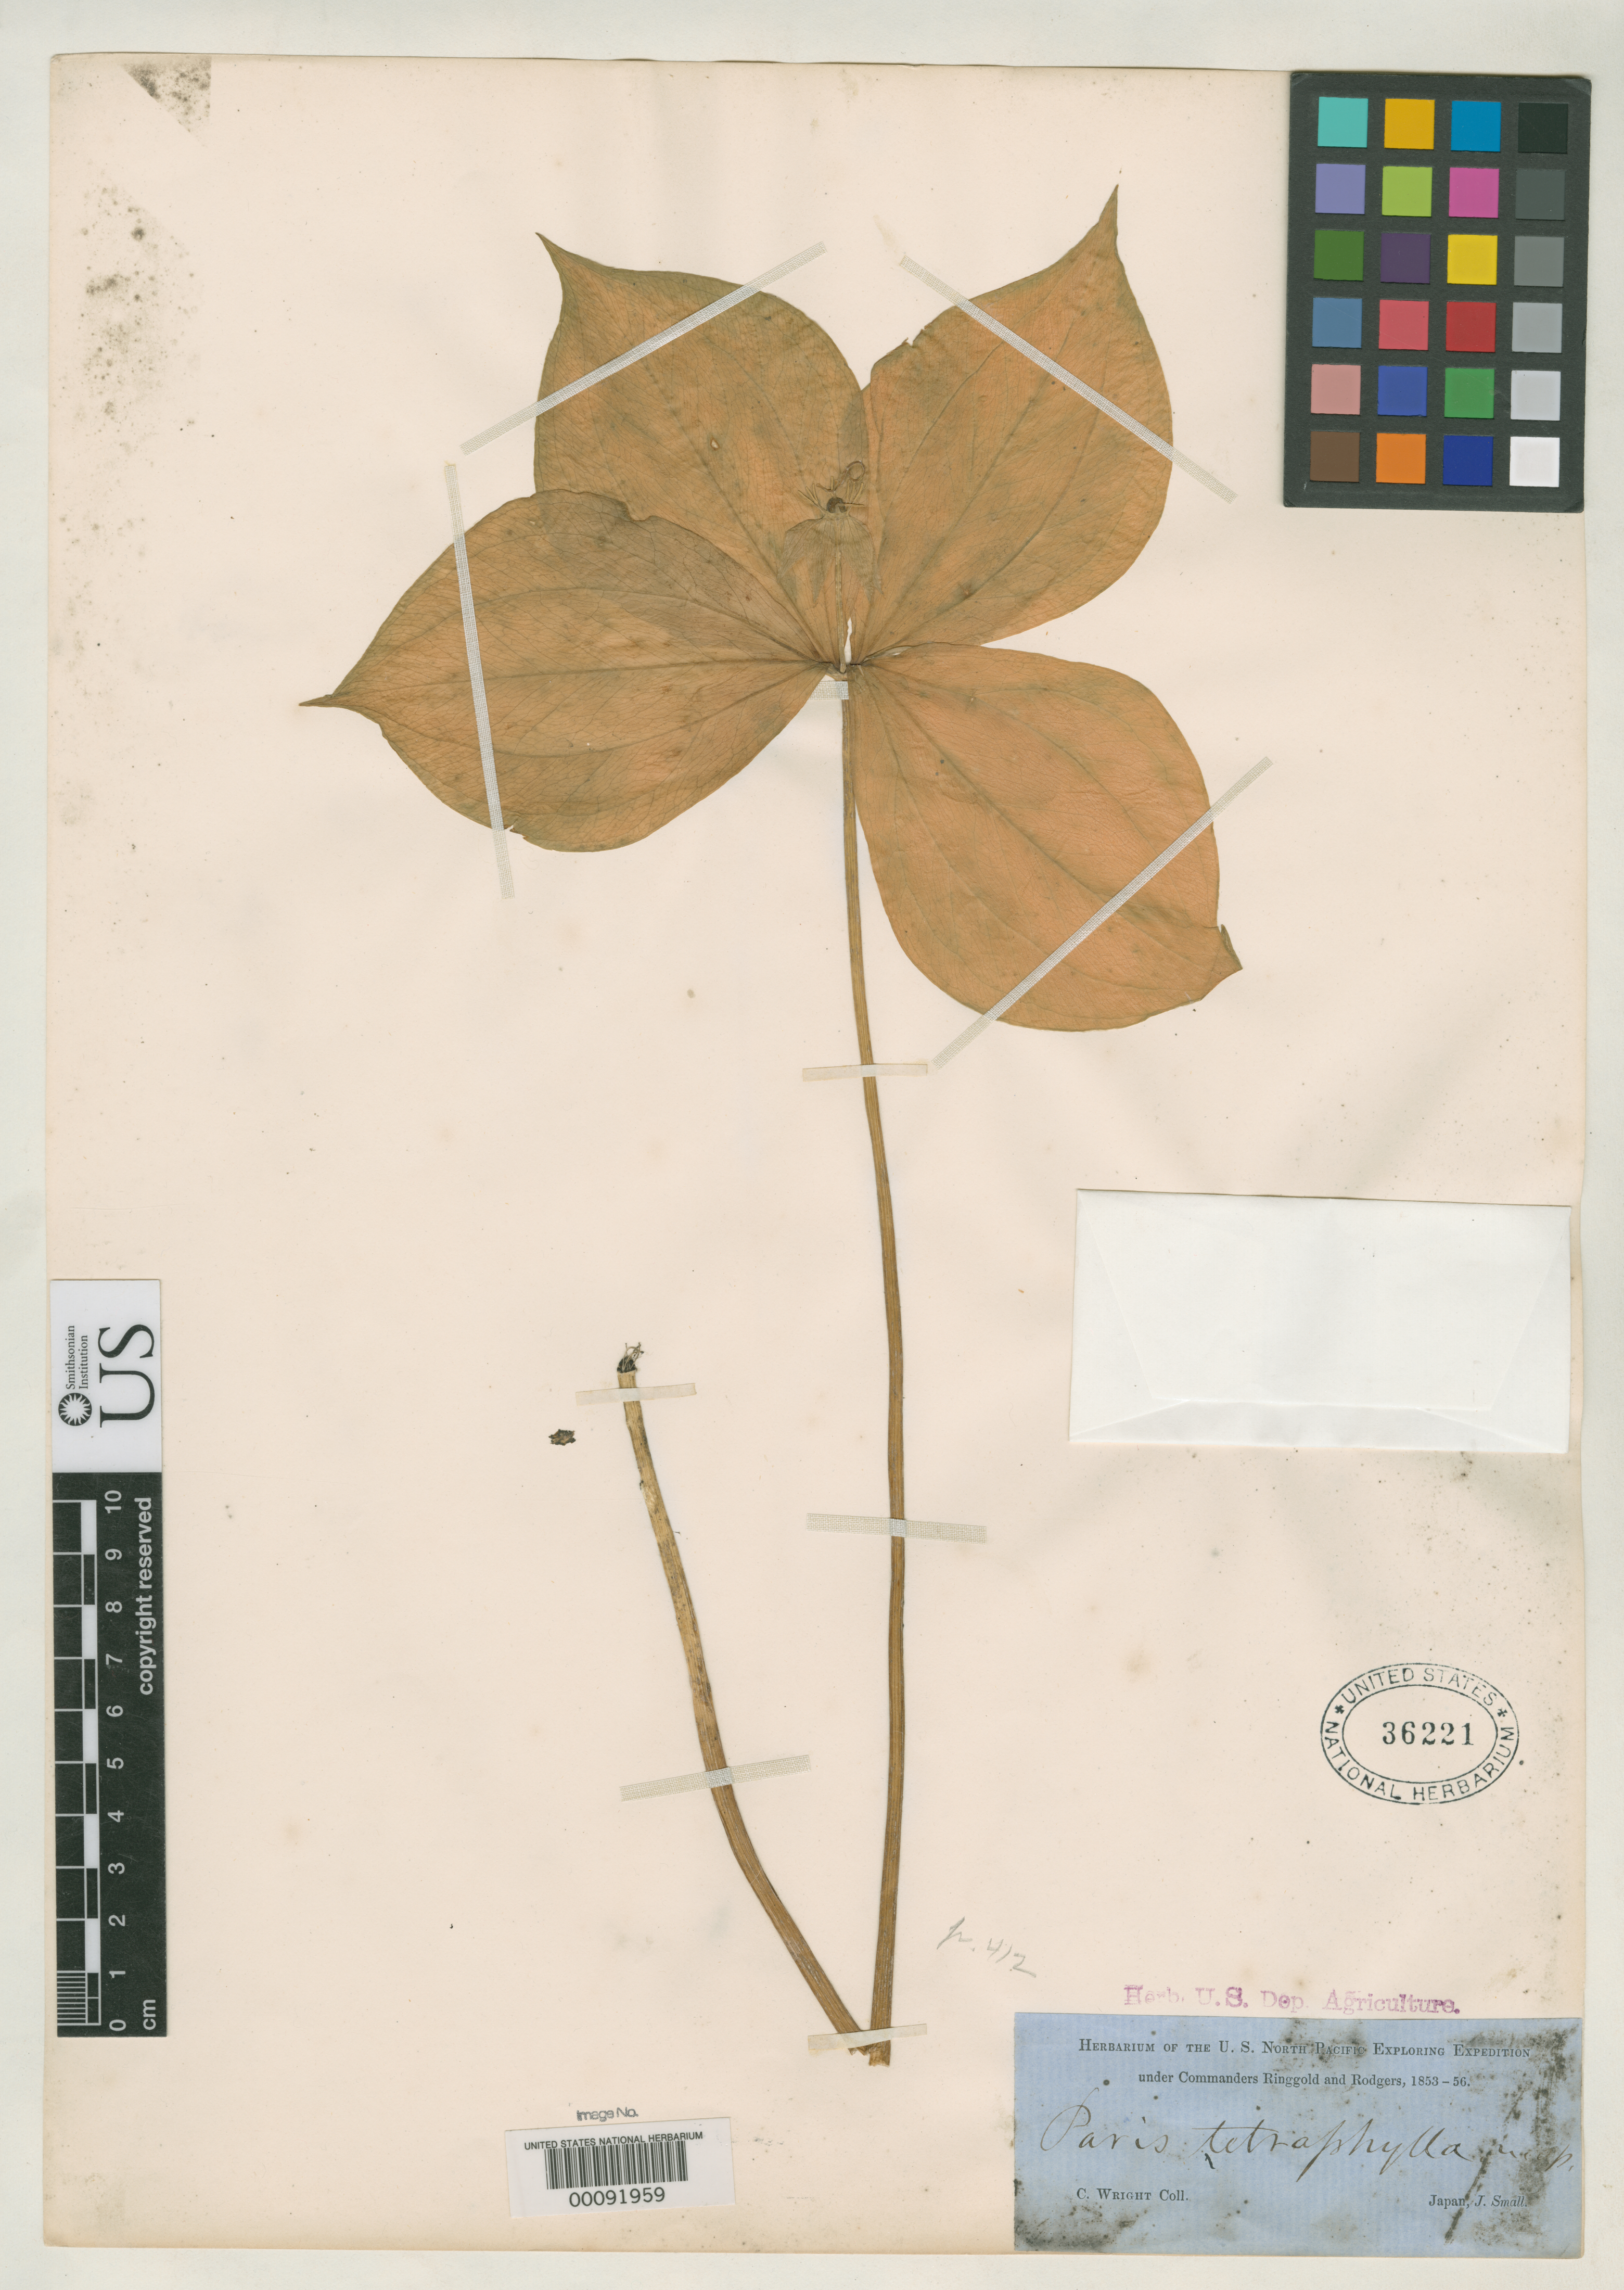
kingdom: Plantae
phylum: Tracheophyta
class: Liliopsida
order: Liliales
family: Melanthiaceae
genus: Paris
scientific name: Paris tetraphylla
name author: A. Gray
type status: Type Collection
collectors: C. Wright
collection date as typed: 1853 to -- --- 1856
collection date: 1853/1856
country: Japan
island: Honshu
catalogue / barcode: US 36221